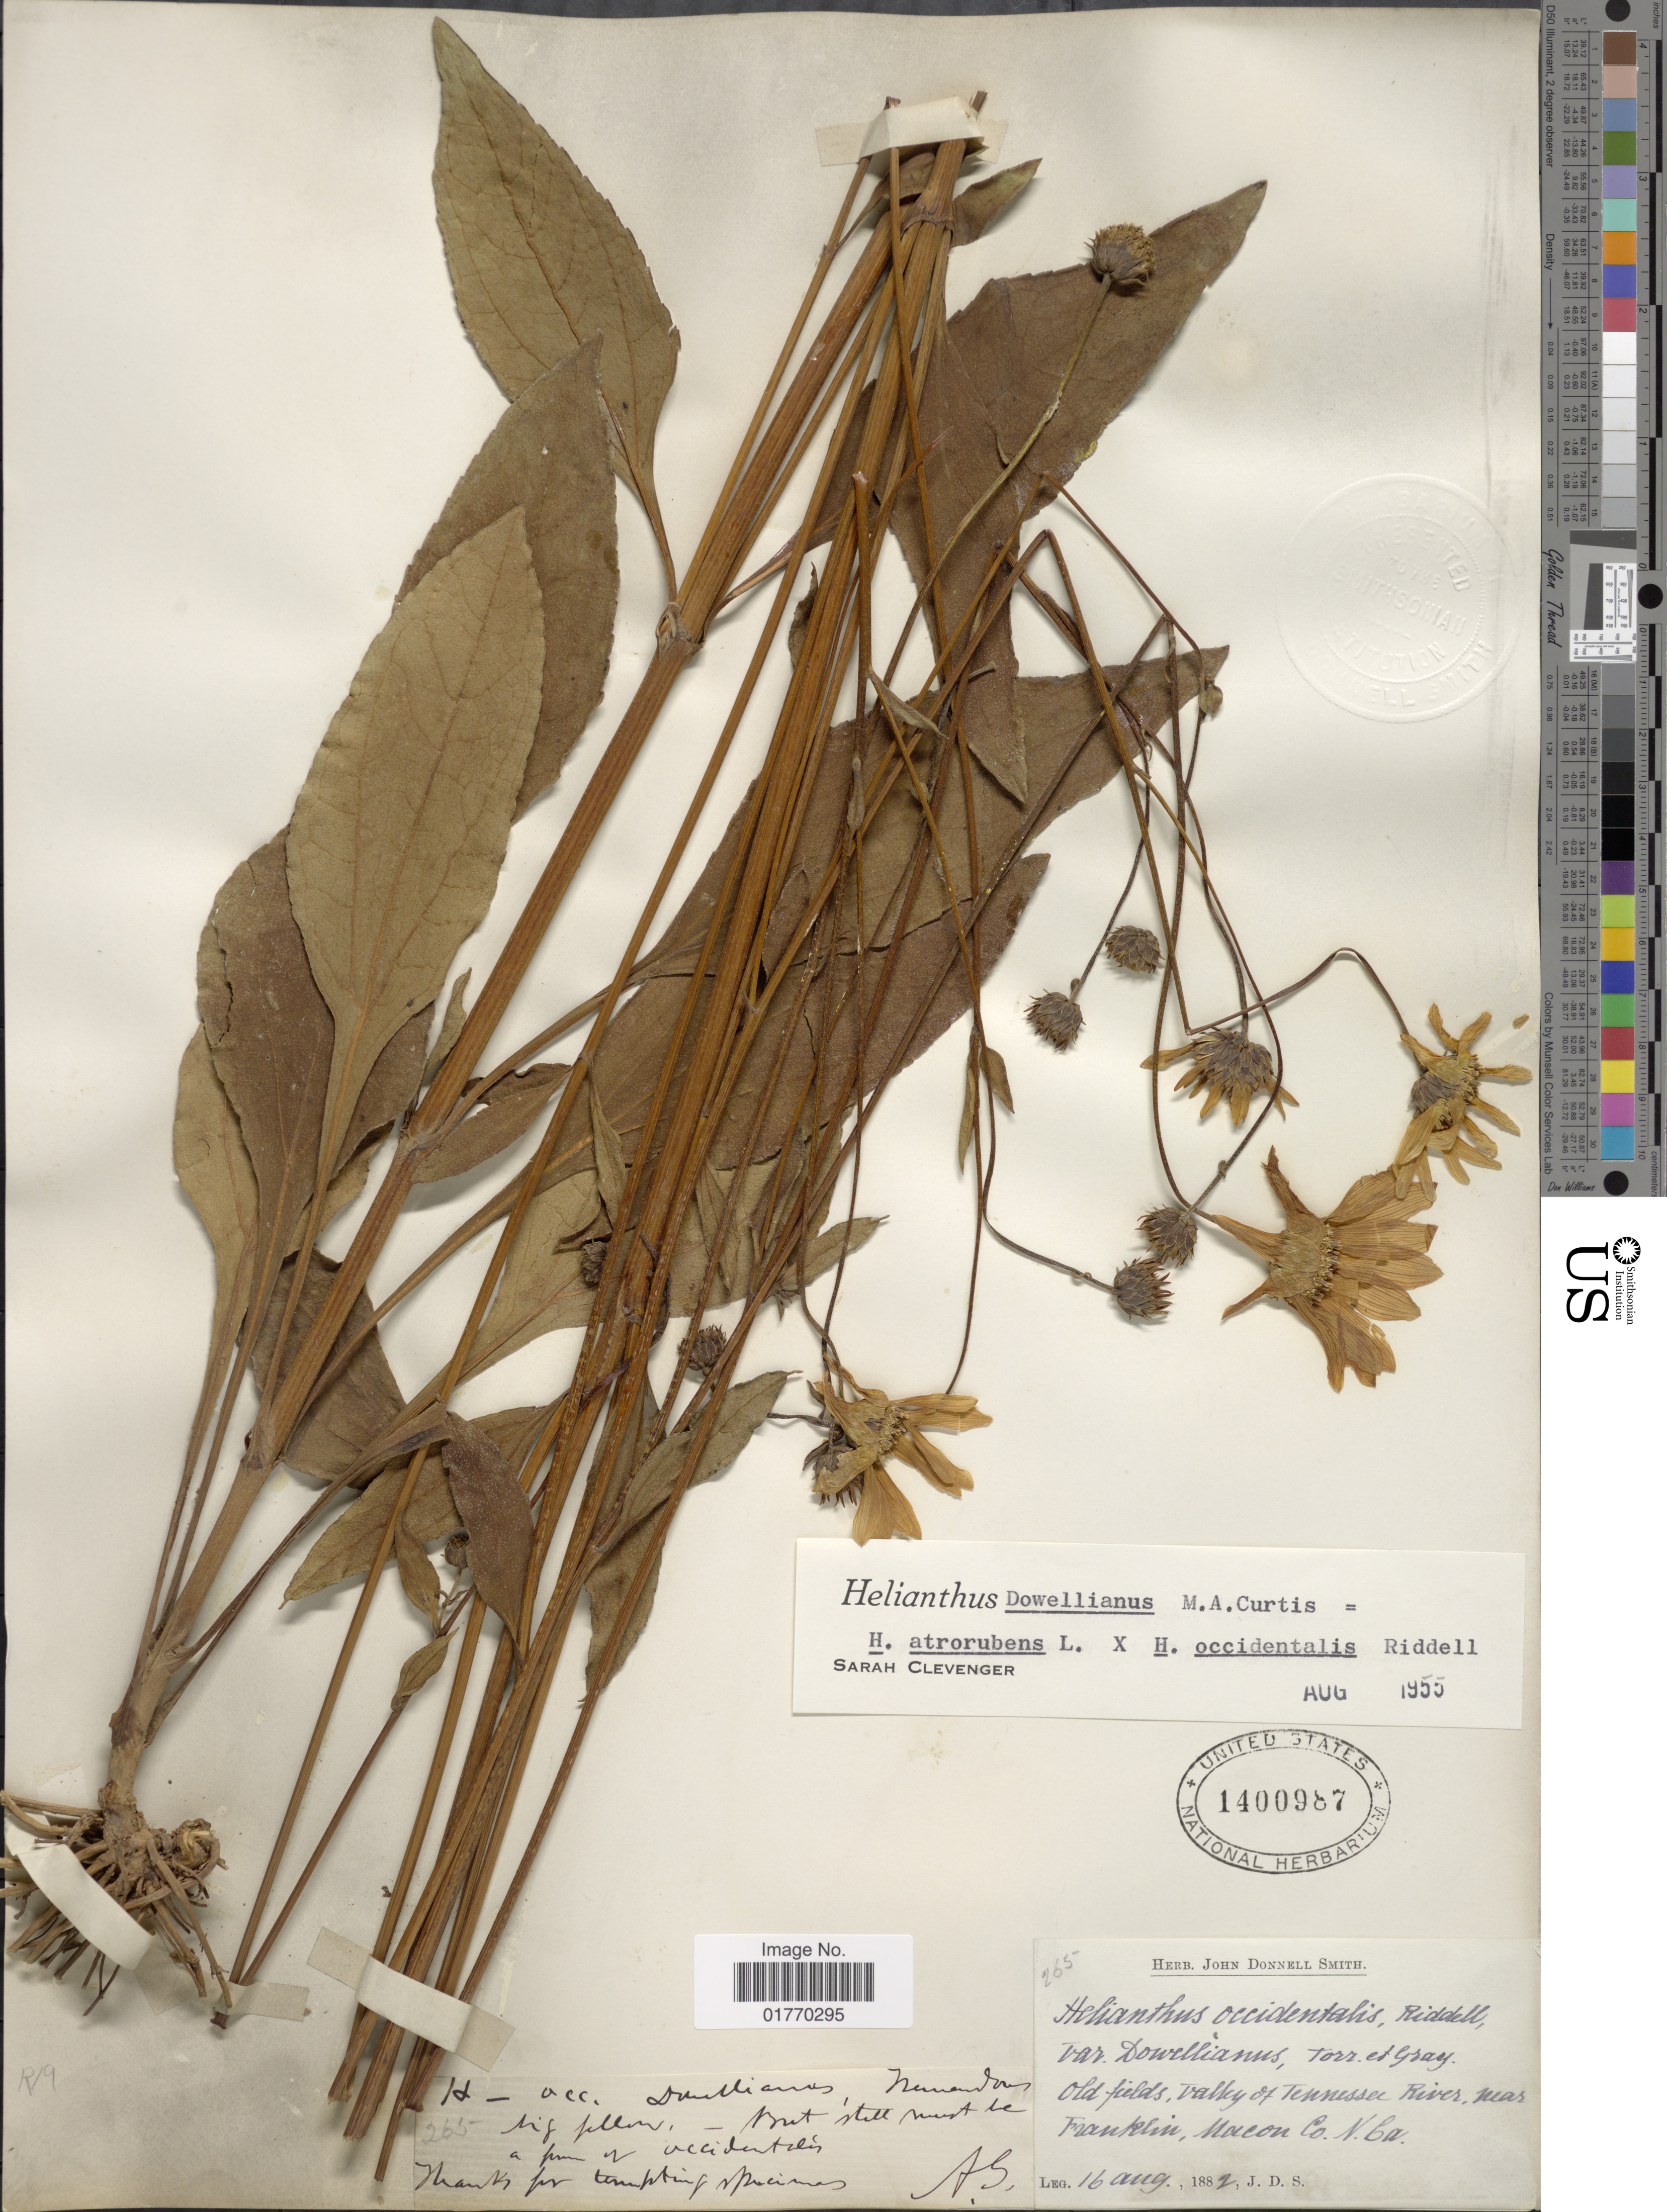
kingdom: Plantae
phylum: Tracheophyta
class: Magnoliopsida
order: Asterales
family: Asteraceae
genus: Helianthus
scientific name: Helianthus dowellianus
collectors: J. Donnell Smith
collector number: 265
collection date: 1882-08-16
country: United States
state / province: North Carolina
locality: Old fields, Valley of Tennessee River, near Franklin, macon Co., N. Ca.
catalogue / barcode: US 1400987